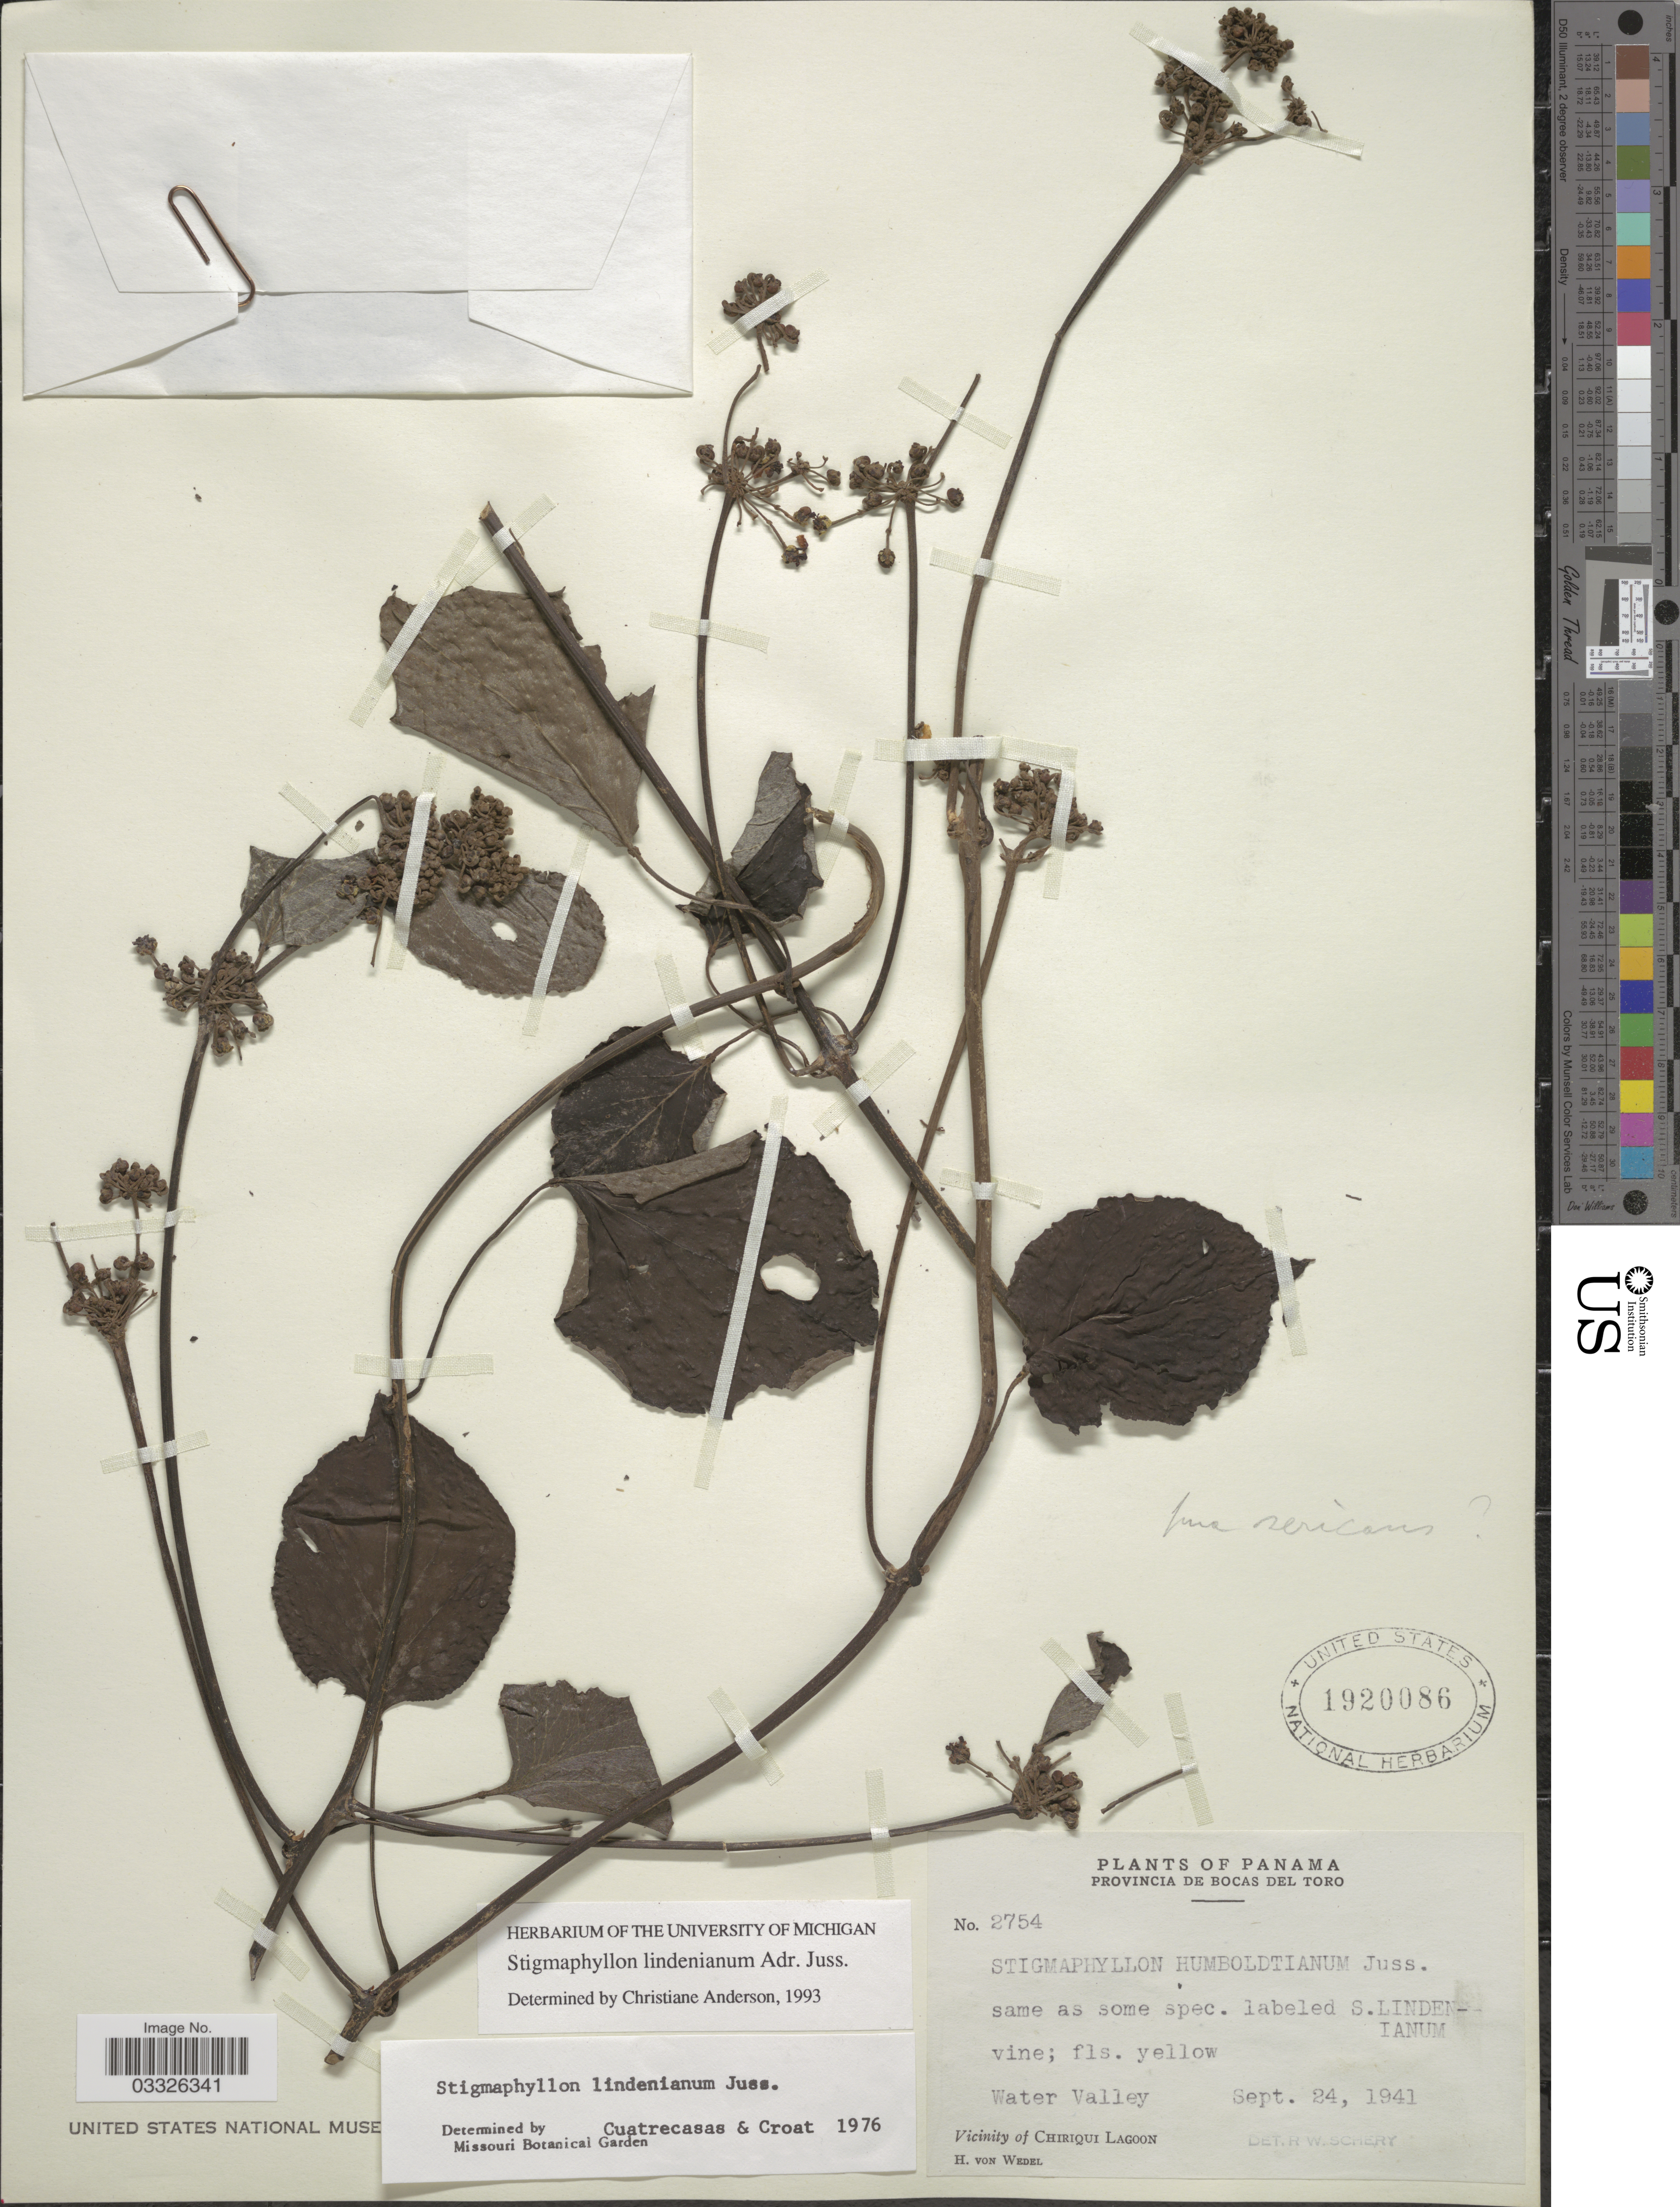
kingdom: Plantae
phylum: Tracheophyta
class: Magnoliopsida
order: Malpighiales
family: Malpighiaceae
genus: Stigmaphyllon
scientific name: Stigmaphyllon lindenianum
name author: A. Juss.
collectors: H. von Wedel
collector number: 2754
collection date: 1941-09-24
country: Panama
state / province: Bocas del Toro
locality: Water Valley. Vicinity of Chiriqui Lagoon.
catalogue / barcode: US 1920086